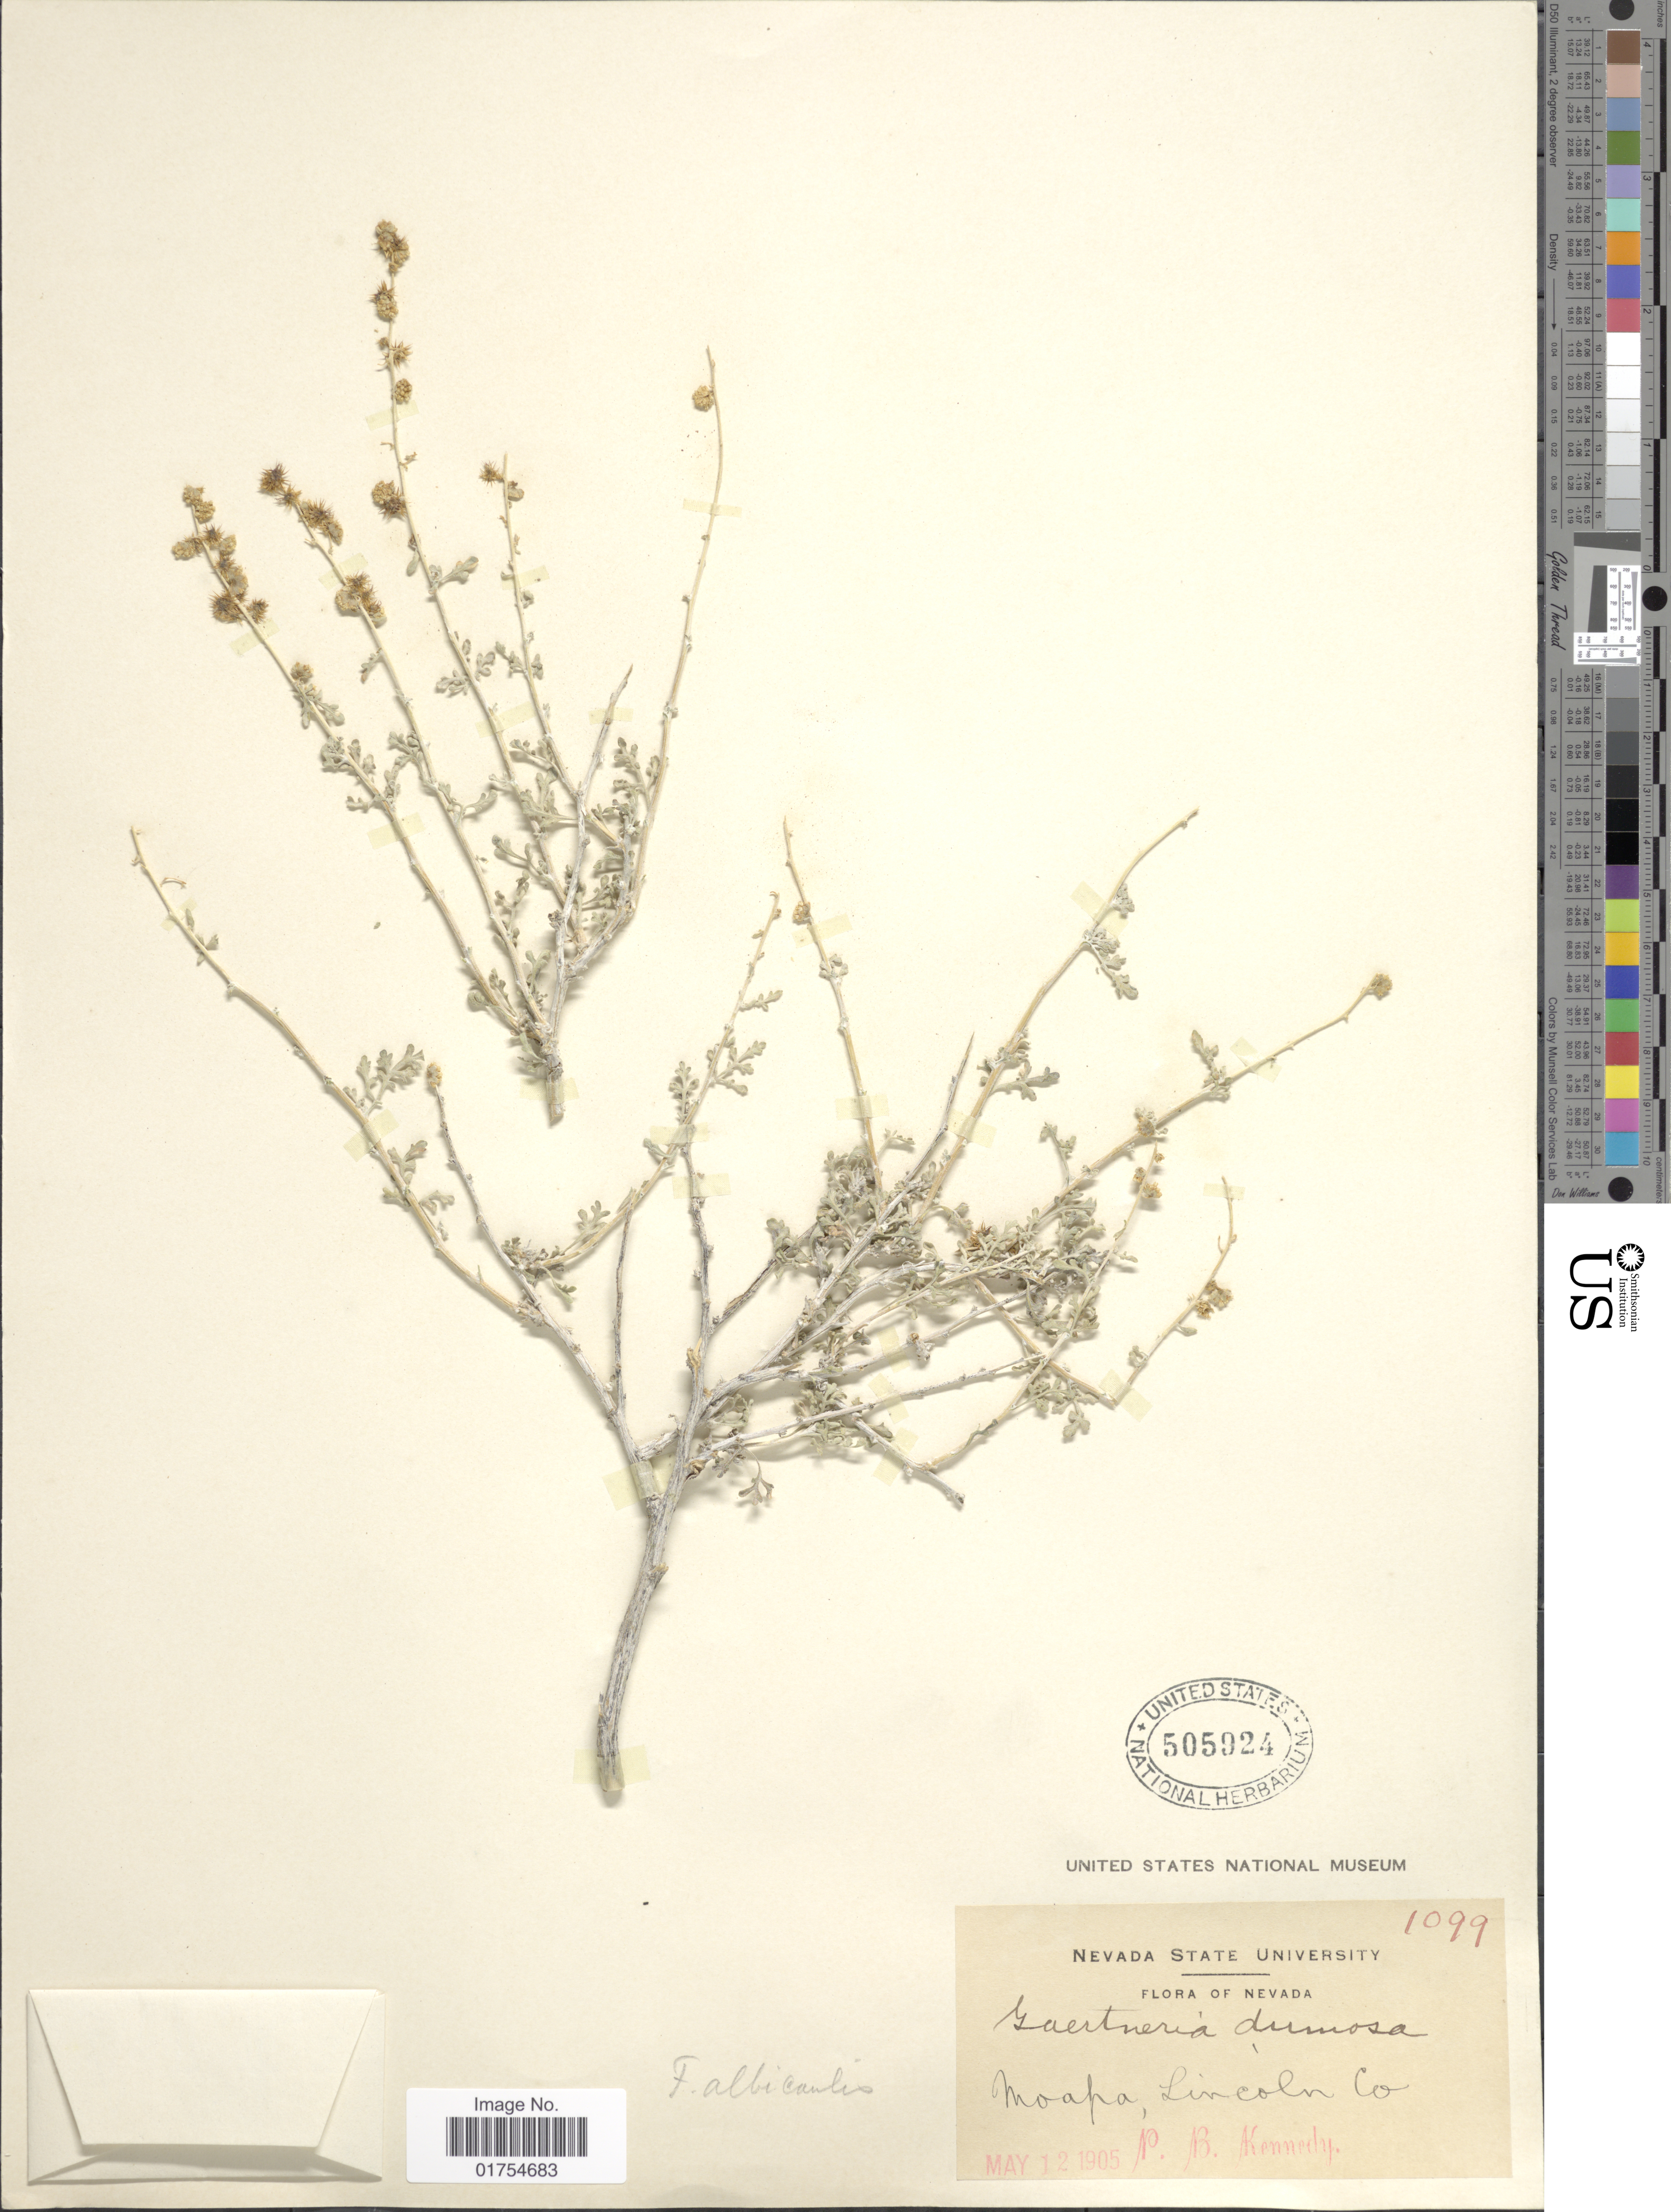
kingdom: Plantae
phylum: Tracheophyta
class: Magnoliopsida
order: Asterales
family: Asteraceae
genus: Franseria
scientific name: Franseria dumosa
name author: A. Gray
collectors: P. B. Kennedy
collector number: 1099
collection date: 1905-05-12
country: United States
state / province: Nevada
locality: Moapa Lincoln Co.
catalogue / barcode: US 505924